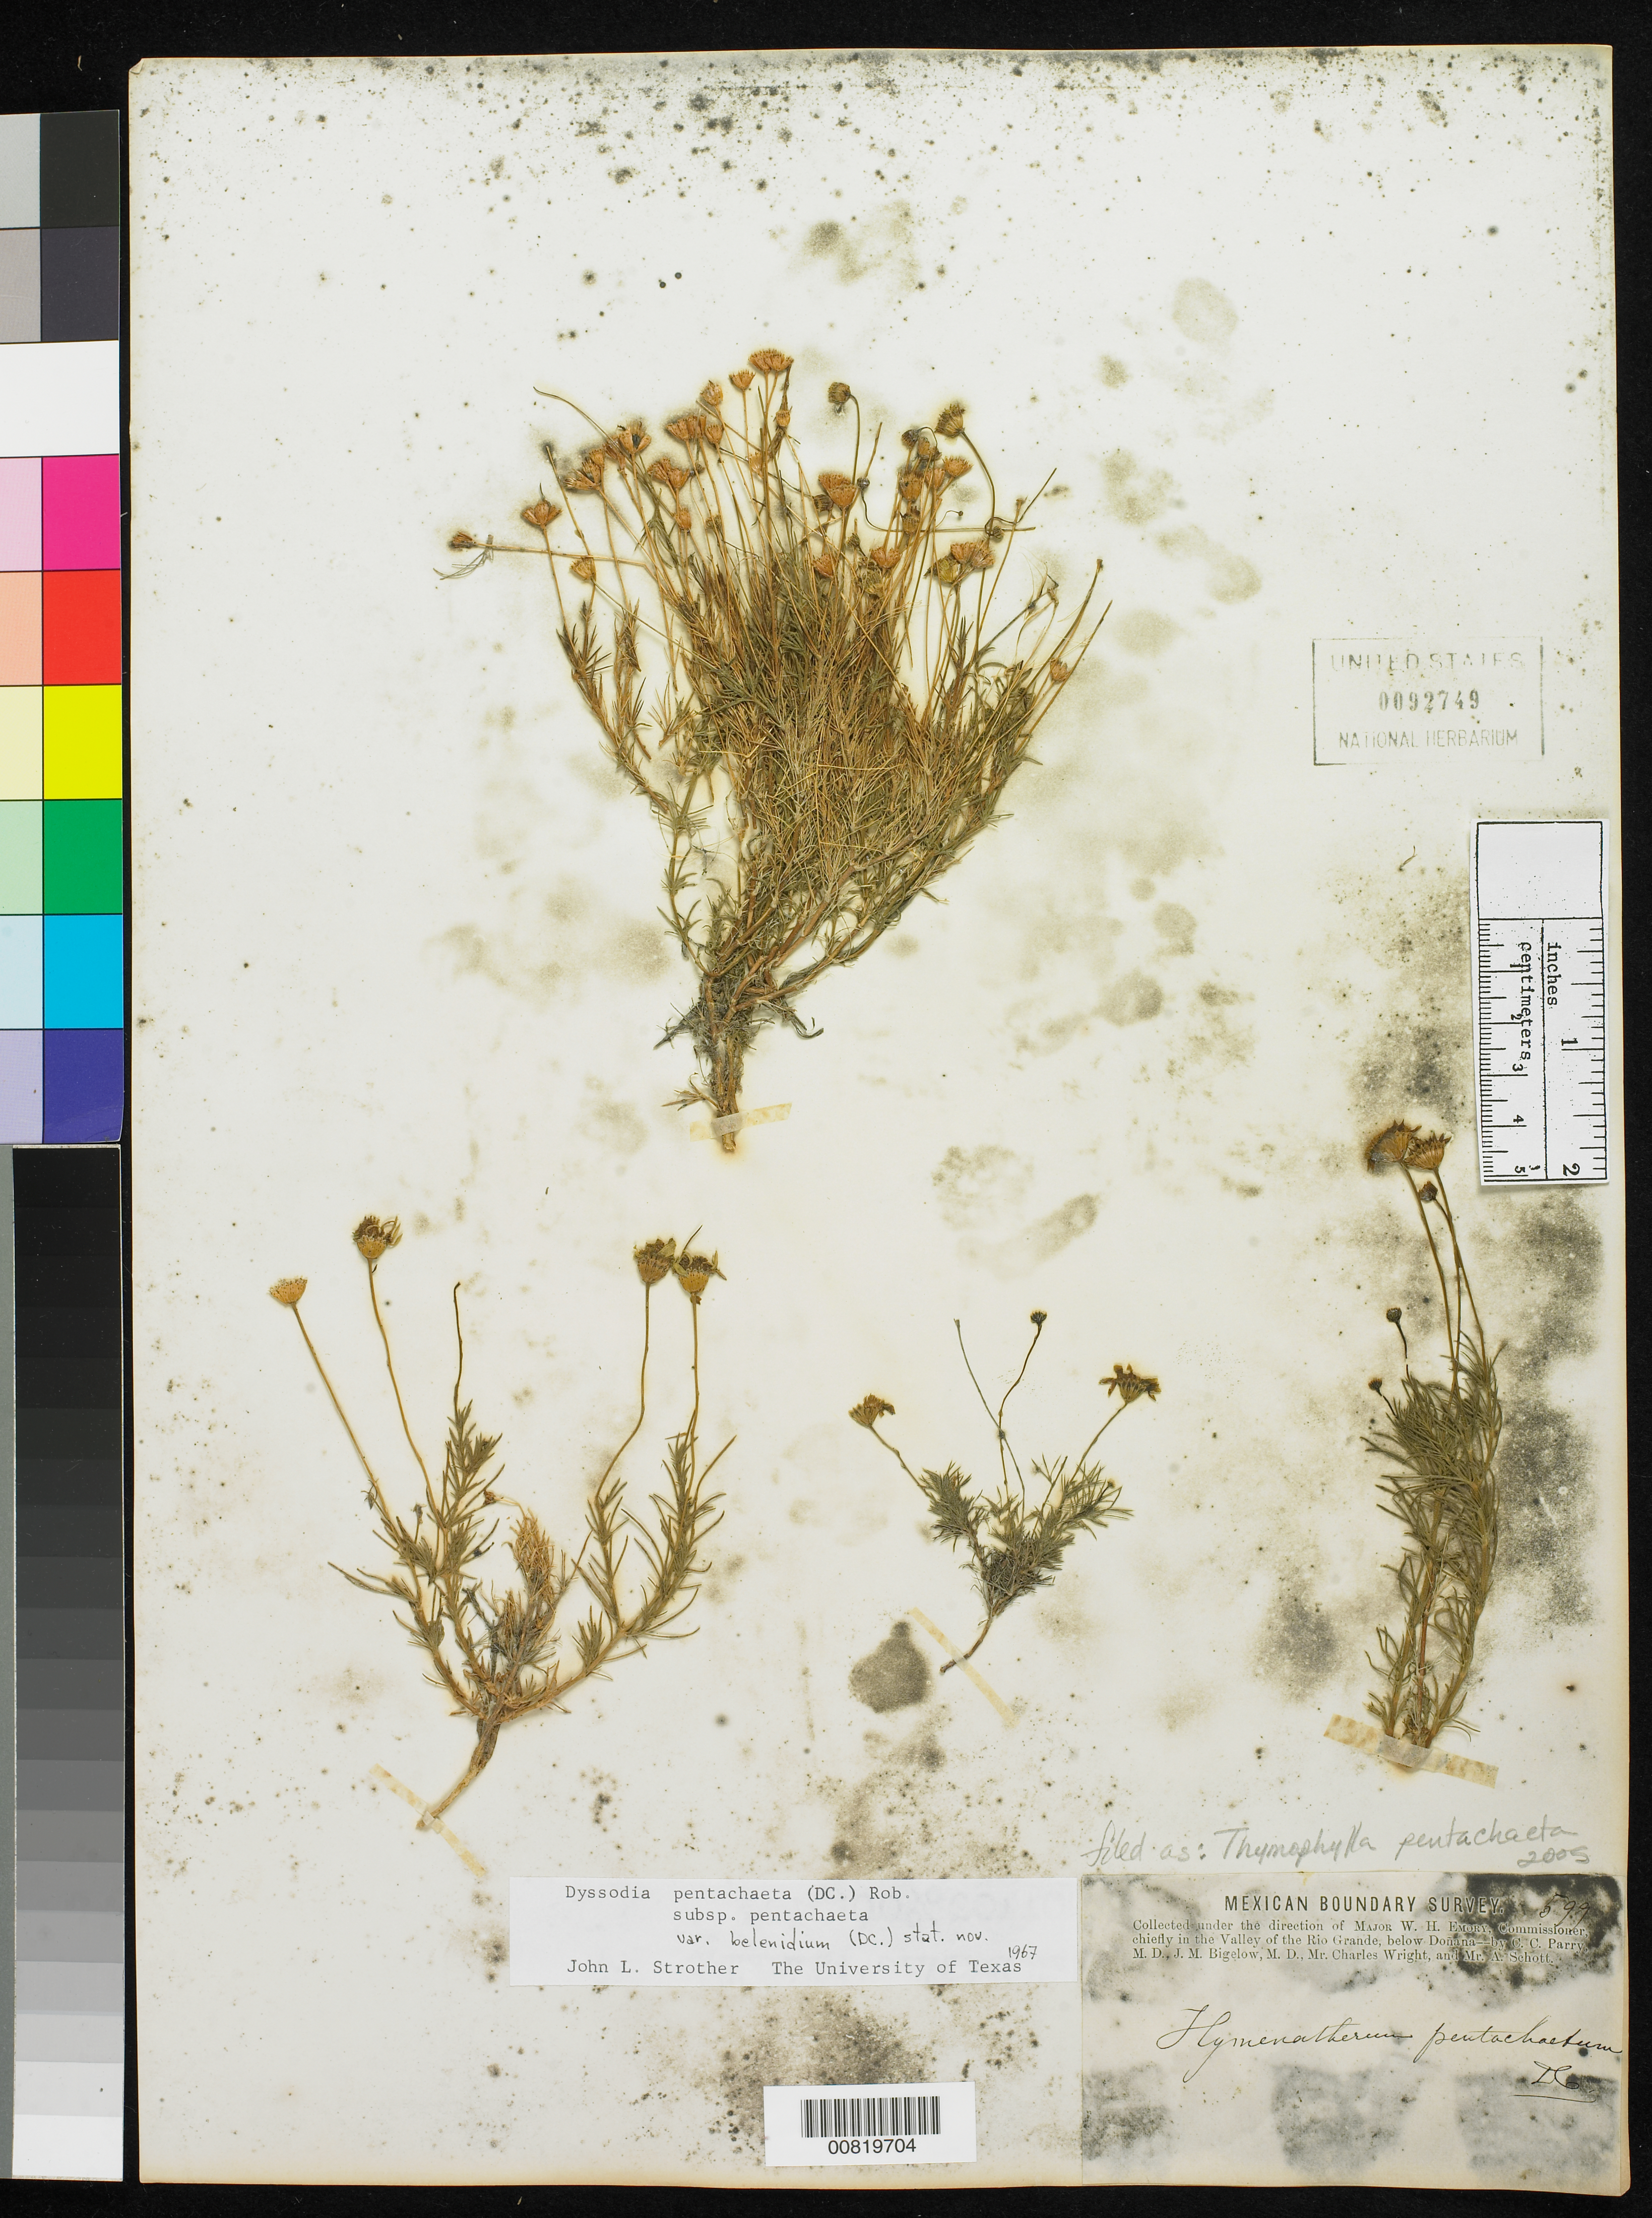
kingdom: Plantae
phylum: Tracheophyta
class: Magnoliopsida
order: Asterales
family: Asteraceae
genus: Thymophylla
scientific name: Thymophylla pentachaeta var. belenidium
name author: (DC.) Strother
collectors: C. C. Parry, J. M. Bigelow, C. Wright & A. C. V. Schott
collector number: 599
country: United States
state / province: New Mexico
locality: Valley of the Rio Grande, below Doñana, New Mexico.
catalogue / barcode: US 92749